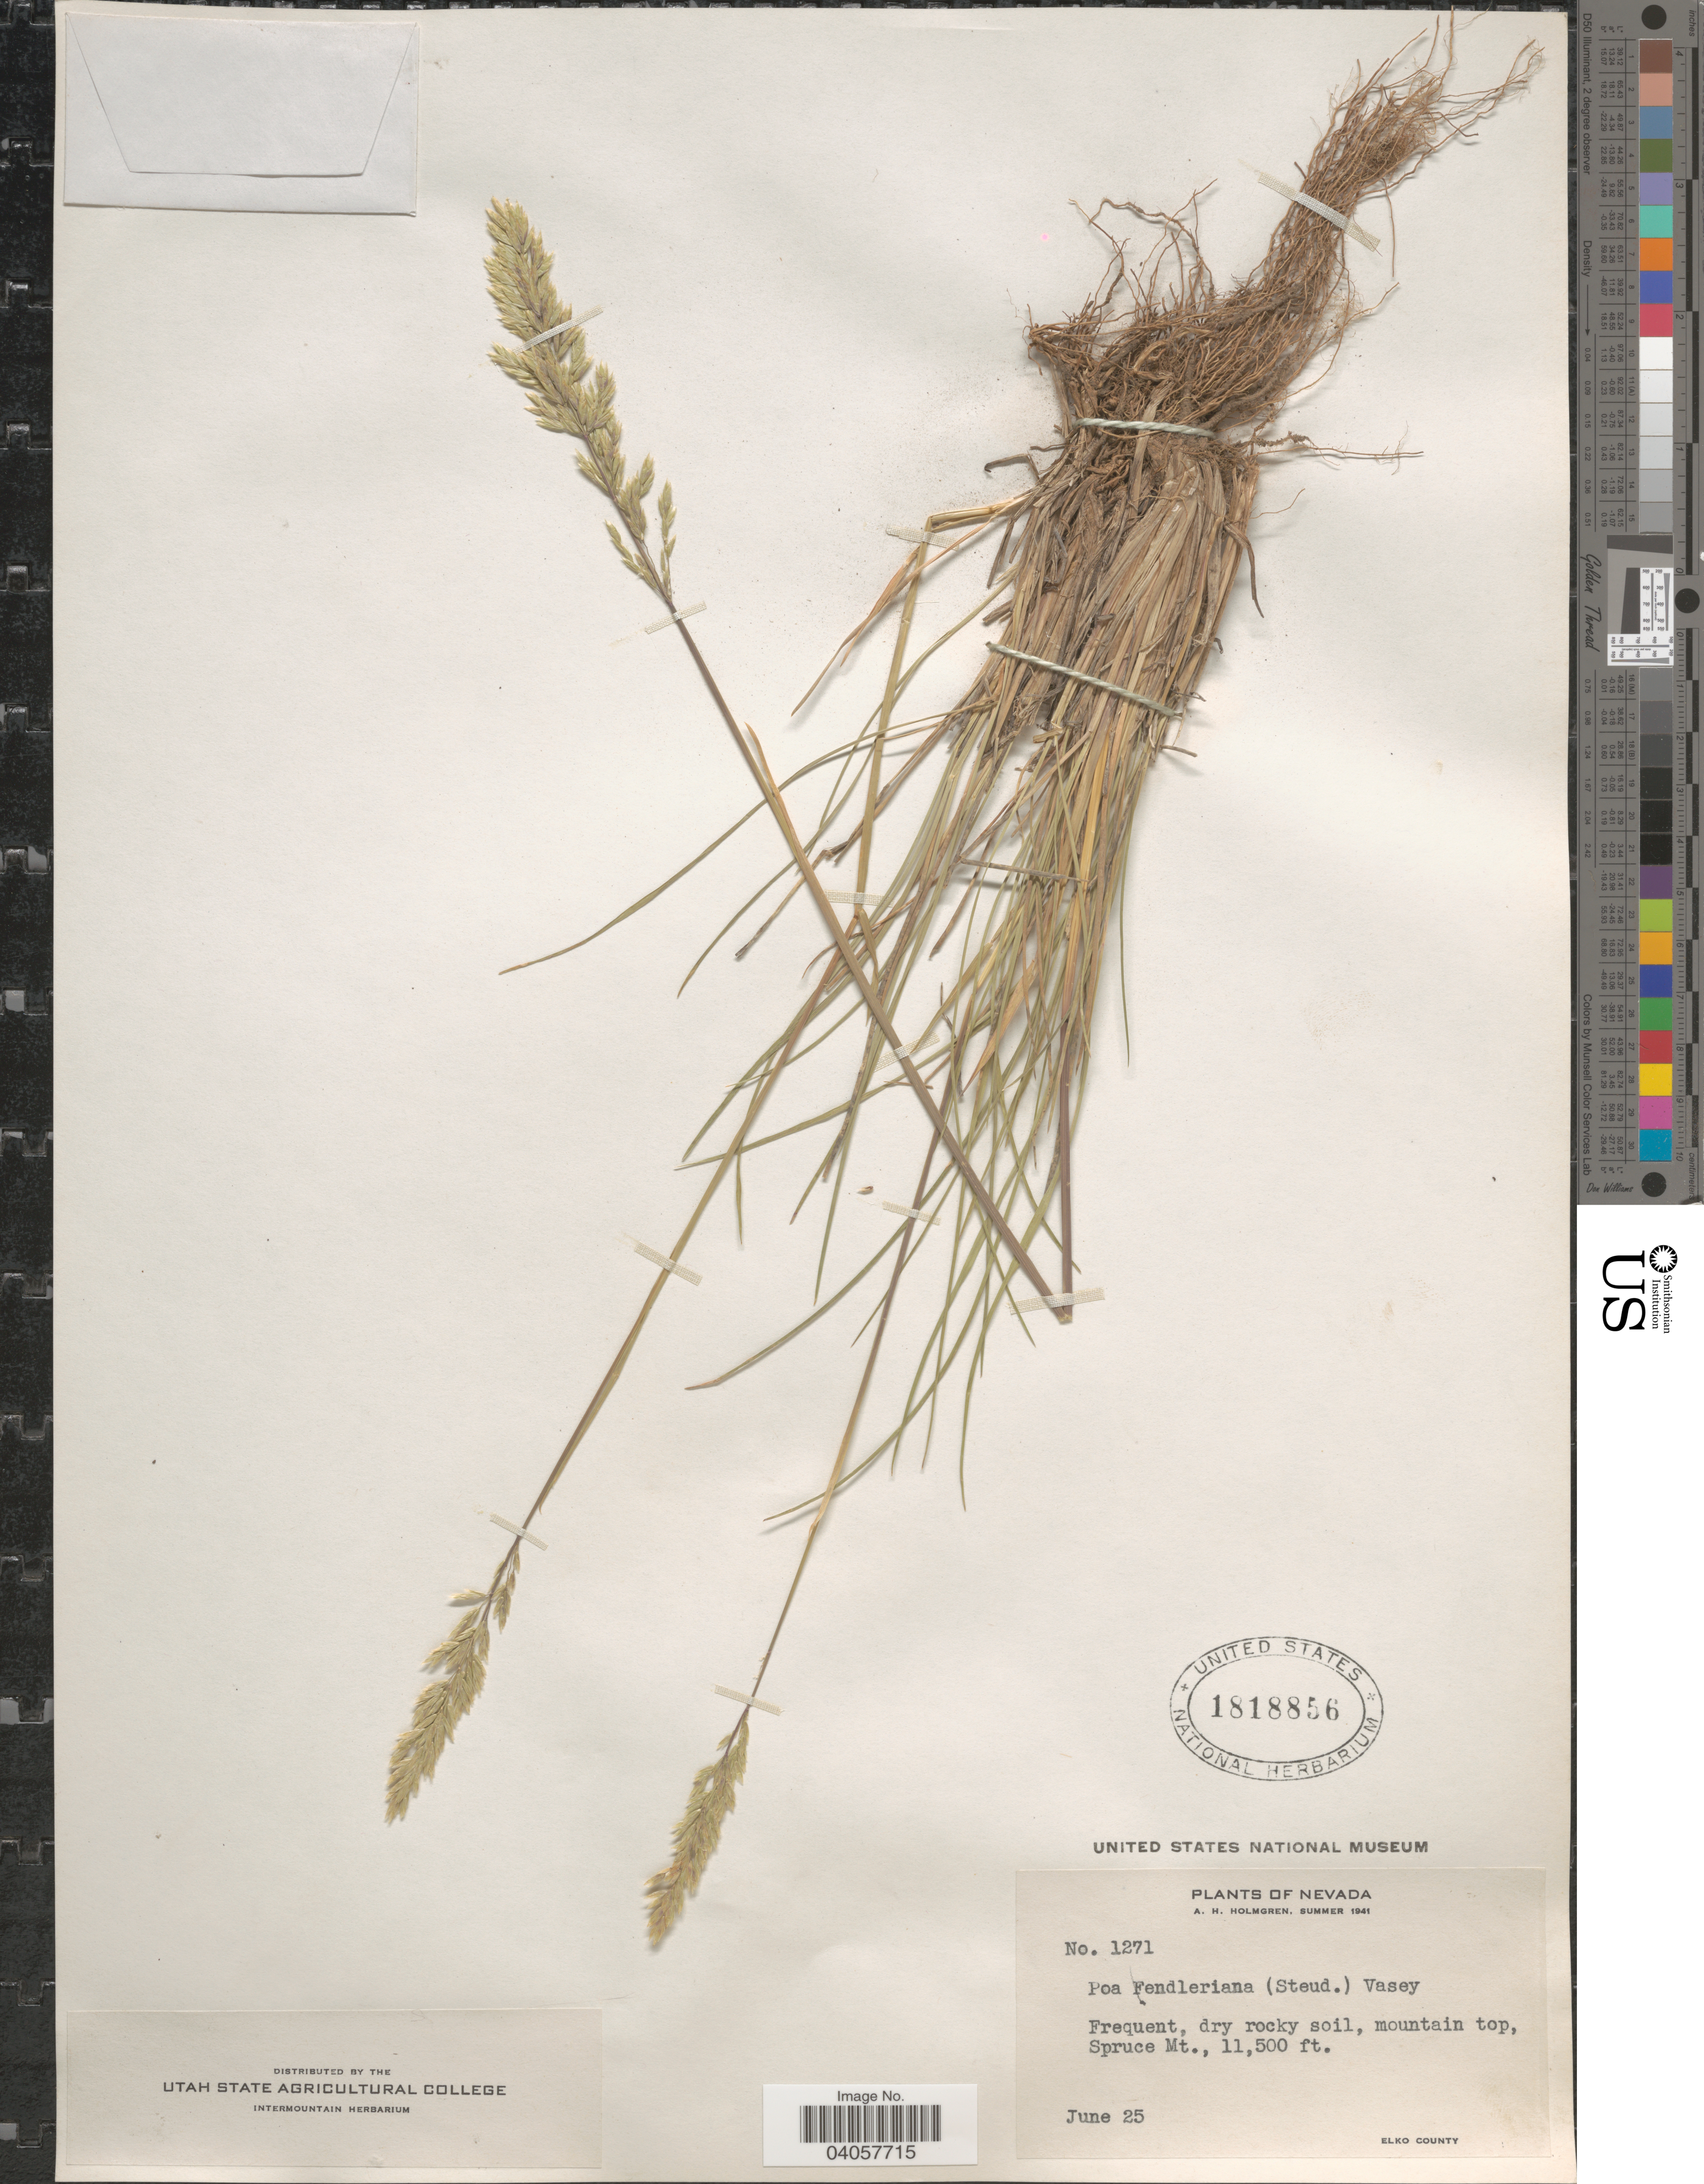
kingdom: Plantae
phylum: Tracheophyta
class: Liliopsida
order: Poales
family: Poaceae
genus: Poa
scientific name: Poa fendleriana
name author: (Steud.) Vasey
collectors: A. H. Holmgren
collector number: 1271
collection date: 1941-06-25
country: United States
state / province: Nevada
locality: Spruce Mt. Elko County.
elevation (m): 3505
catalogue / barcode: US 1818856